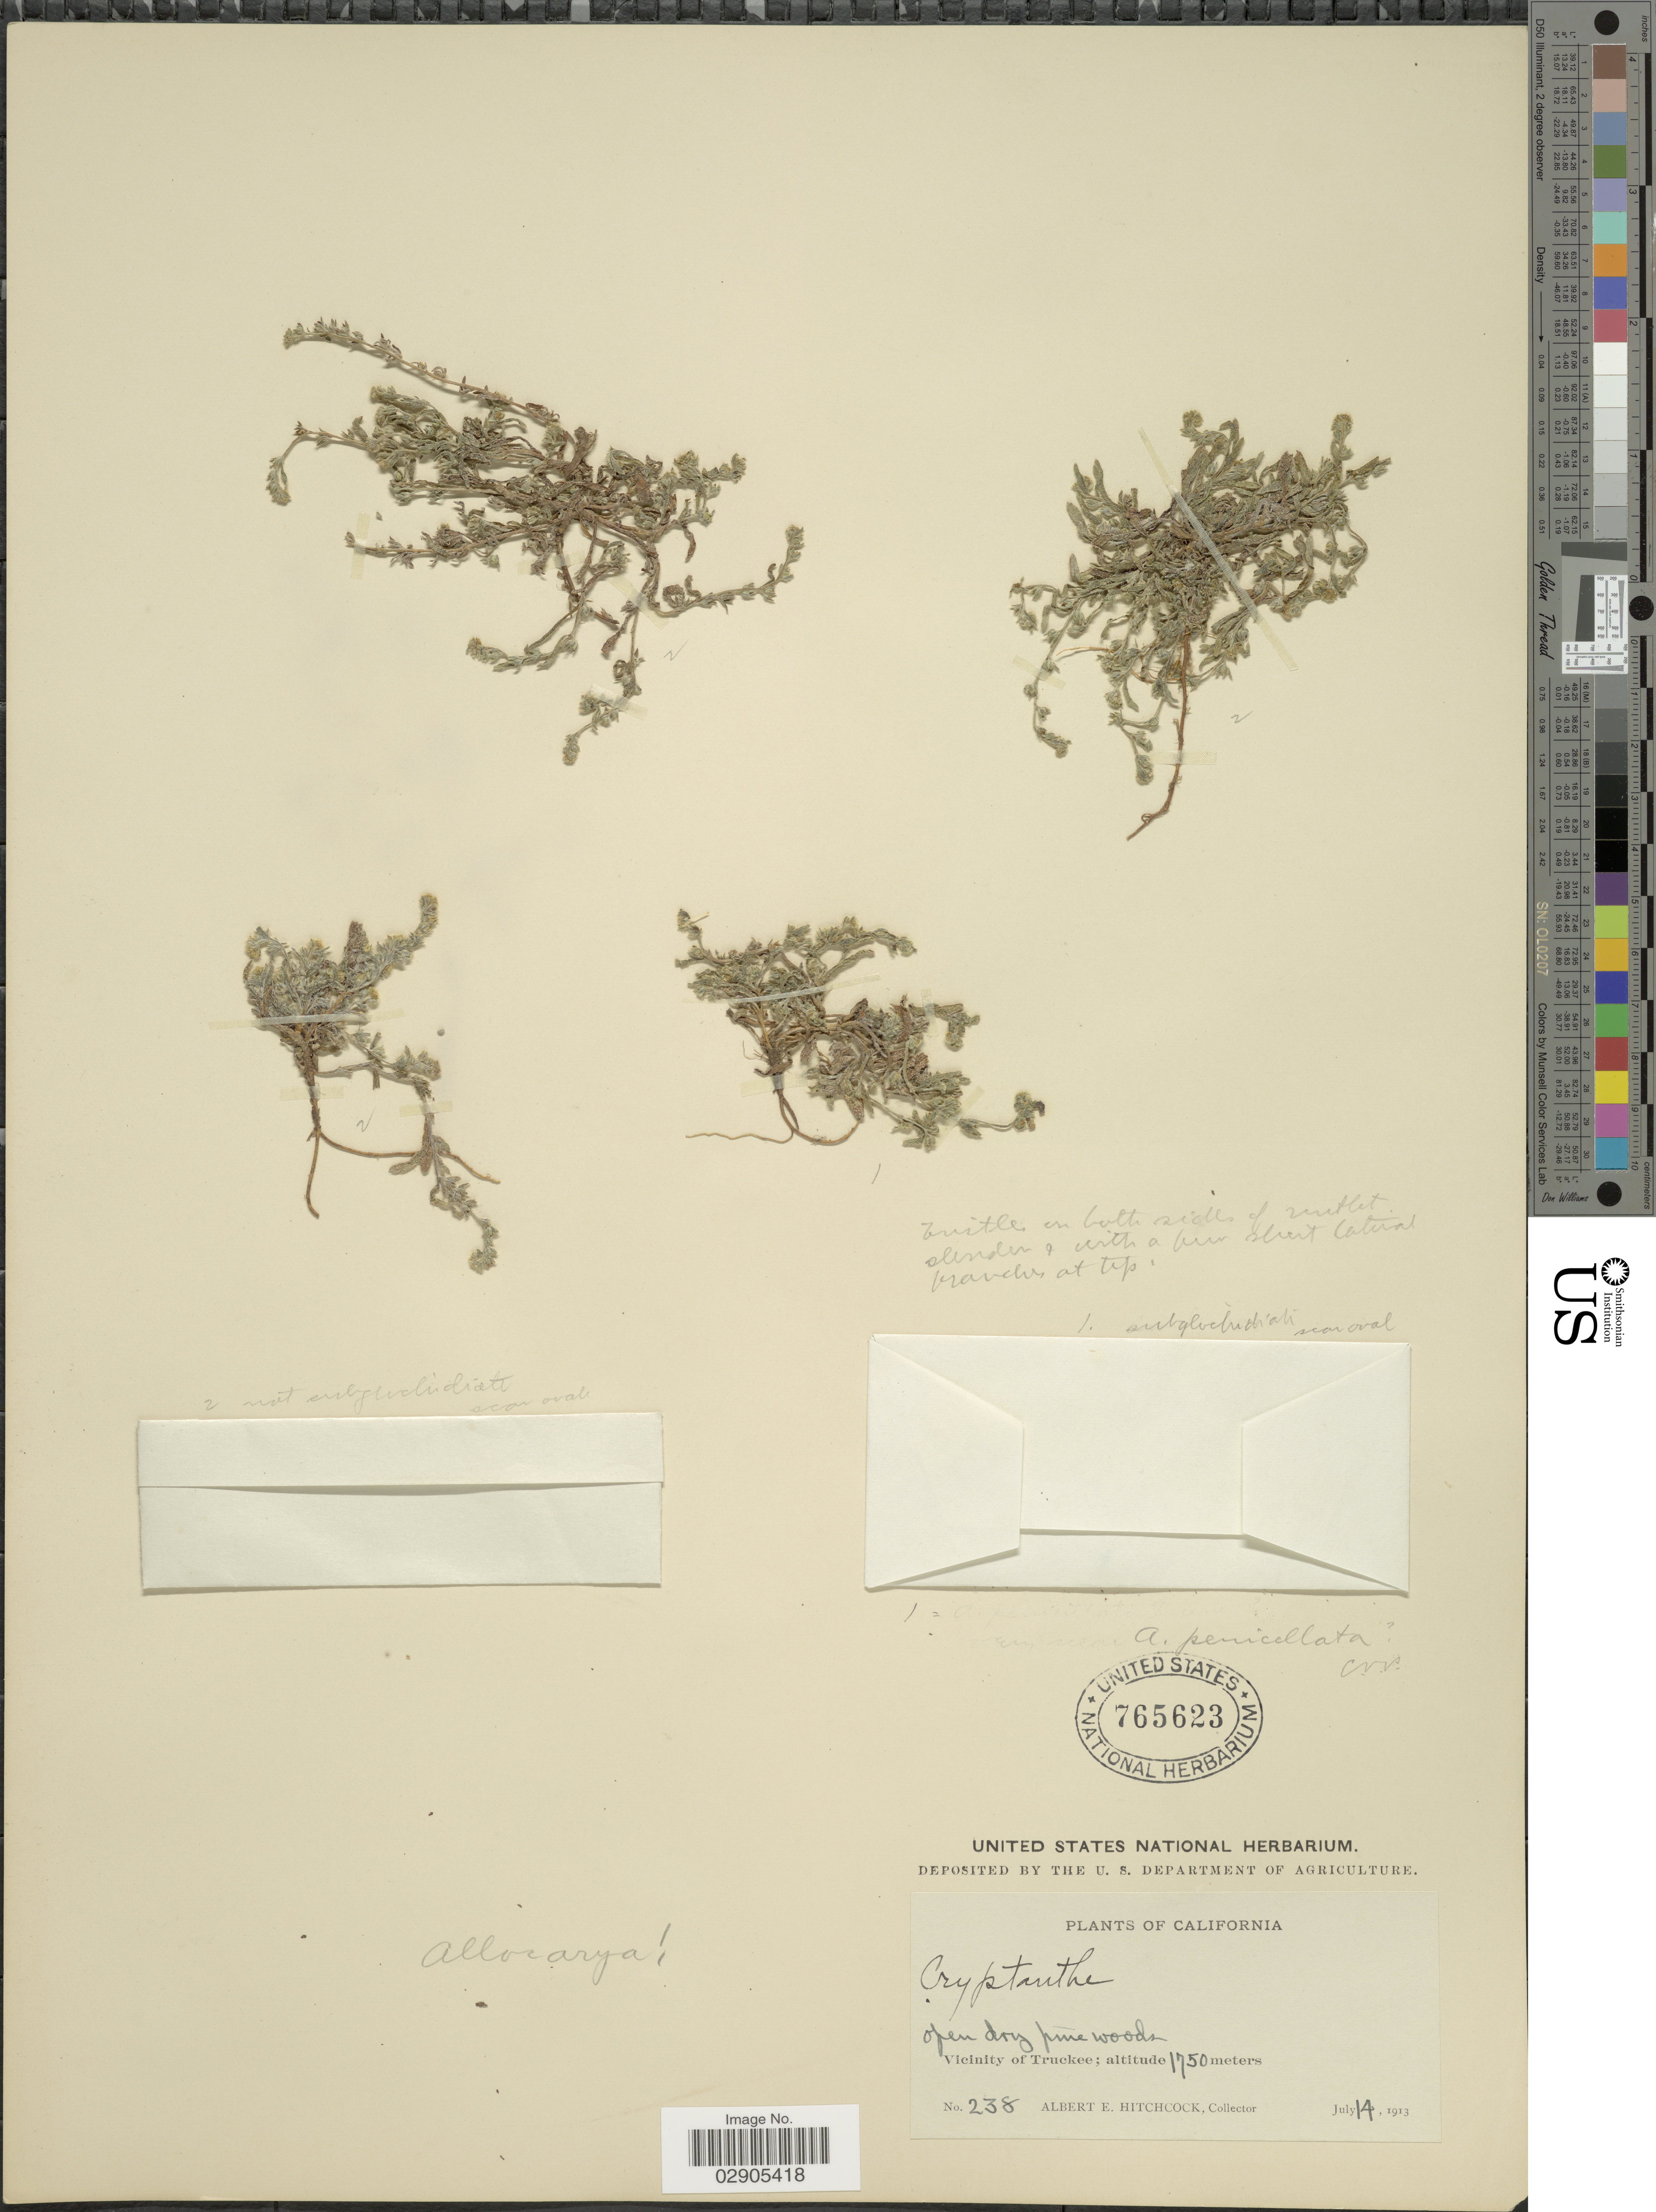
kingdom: Plantae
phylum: Tracheophyta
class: Magnoliopsida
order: Boraginales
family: Boraginaceae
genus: Allocarya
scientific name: Allocarya penicillata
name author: Greene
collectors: A. S. Hitchcock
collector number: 238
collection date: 1913-07-14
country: United States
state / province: California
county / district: Nevada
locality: Vicinity of Truckee.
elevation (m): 1750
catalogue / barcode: US 765623